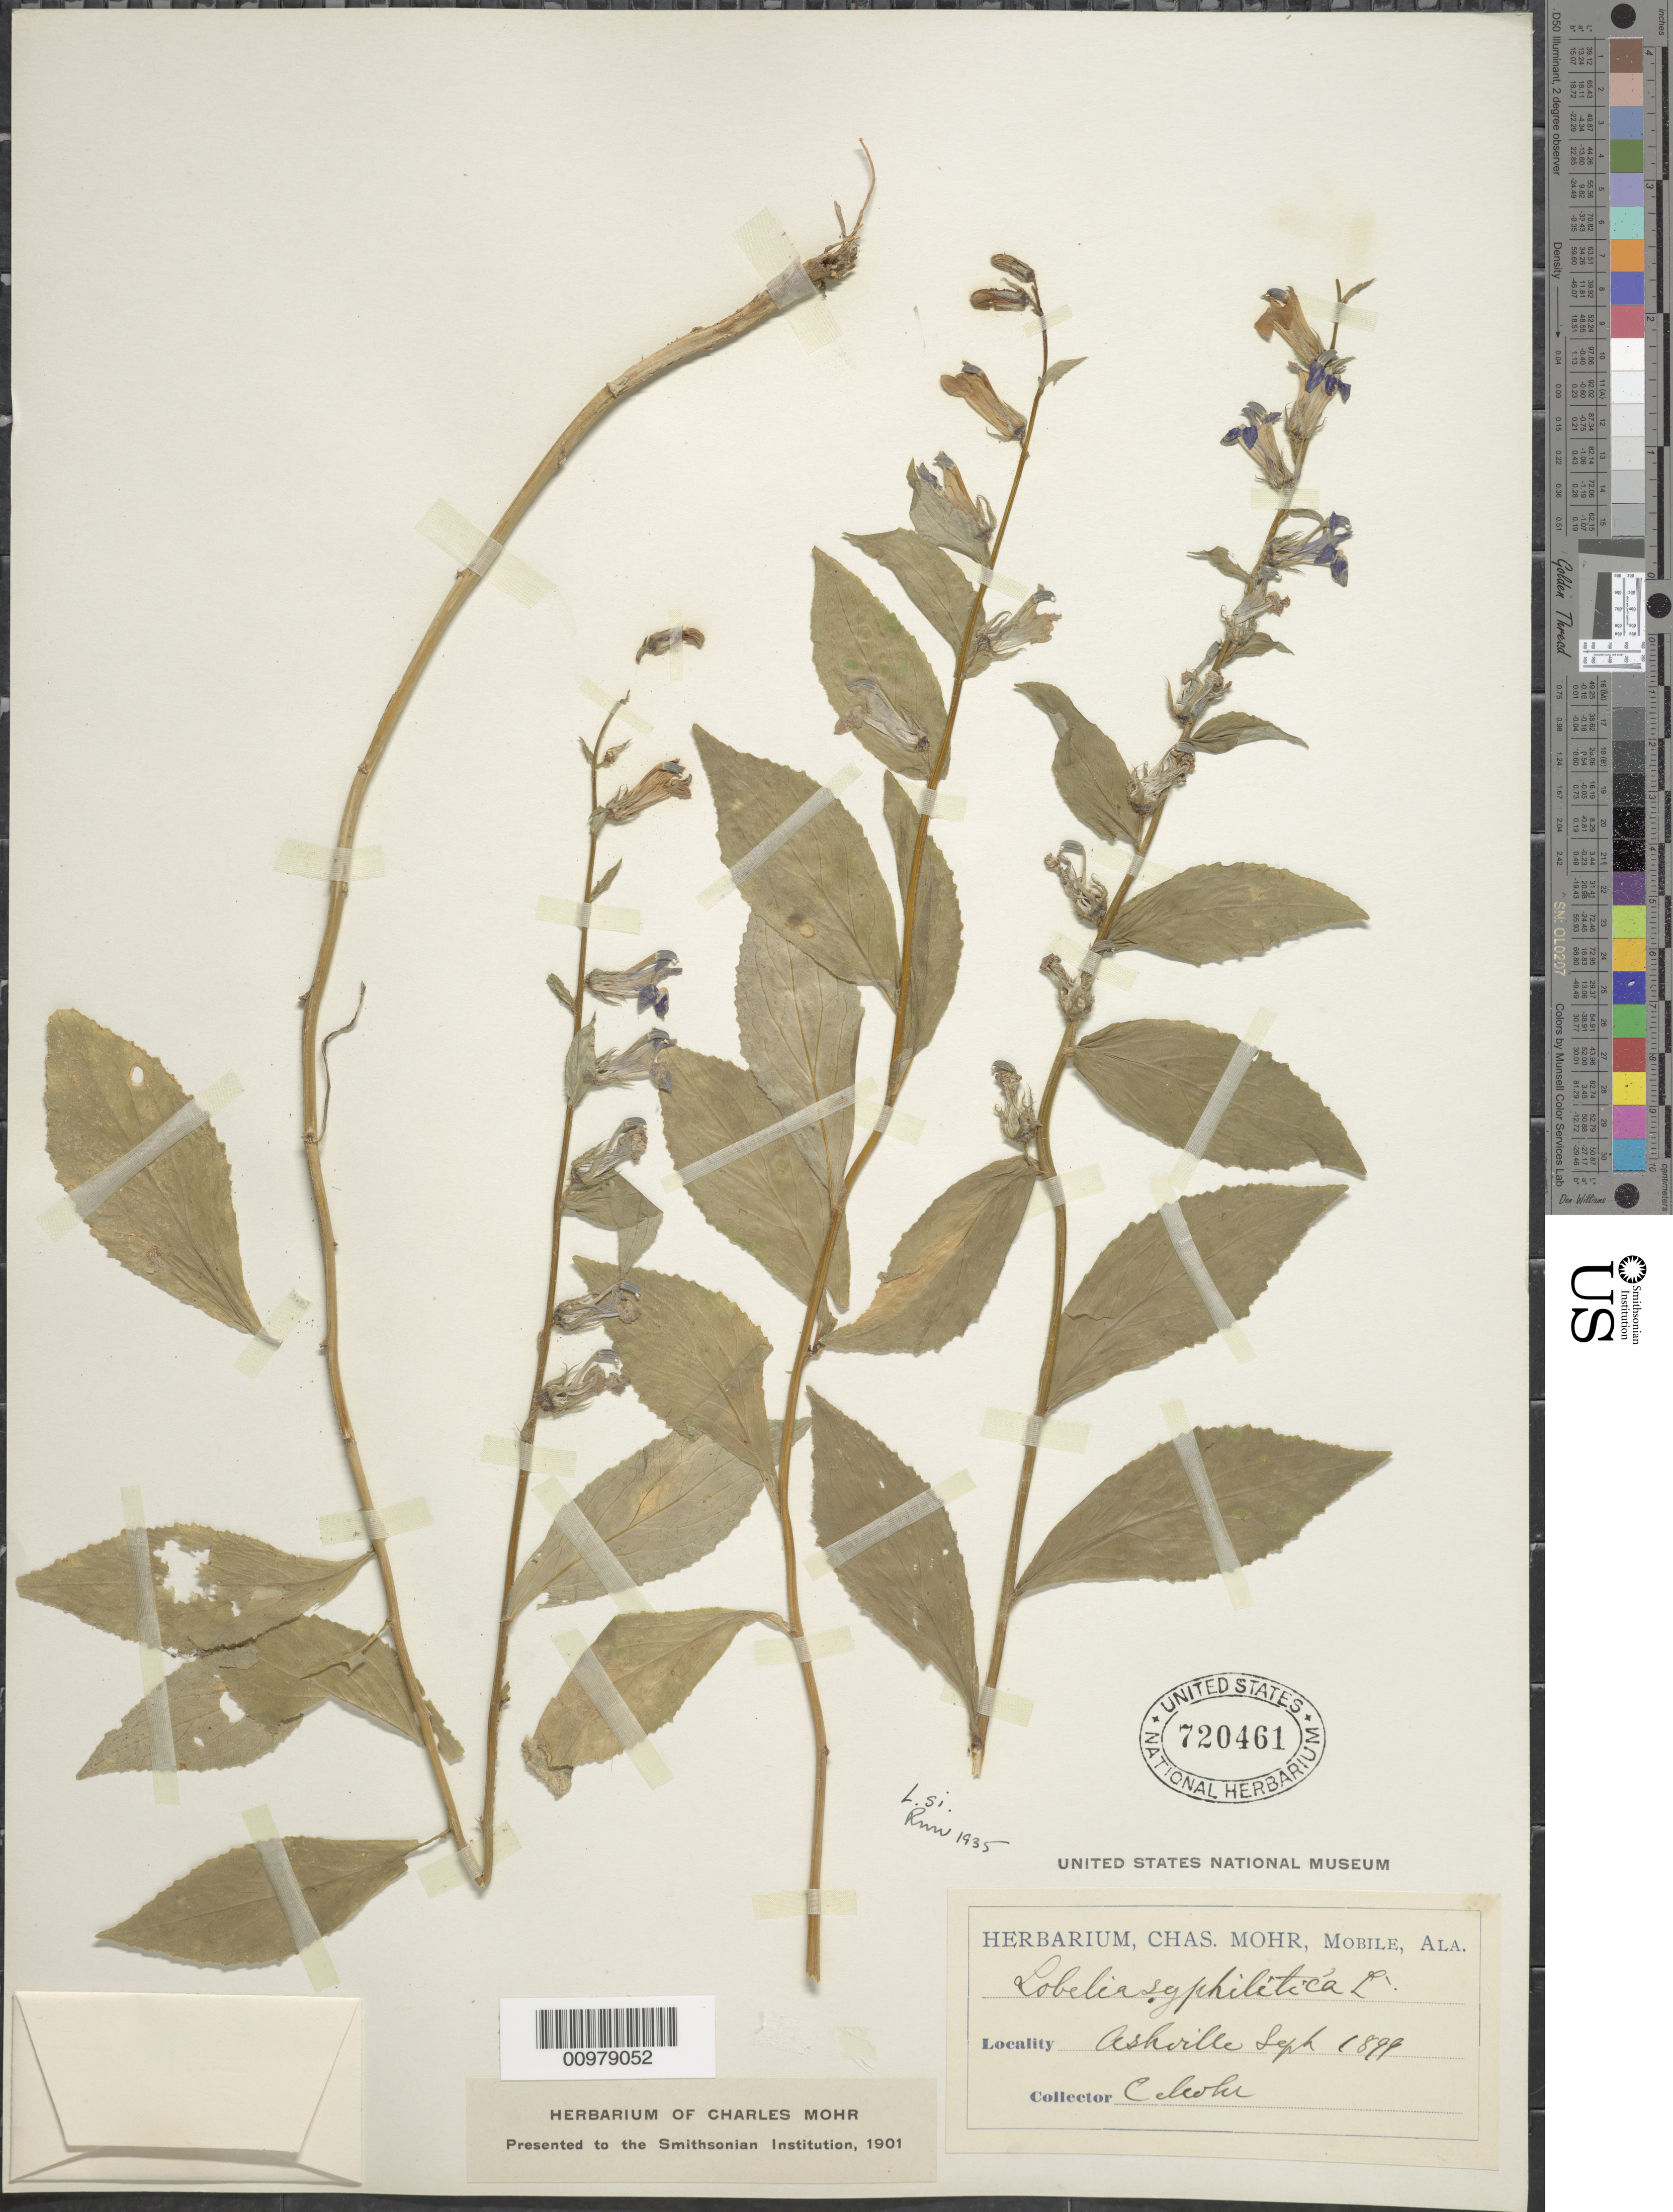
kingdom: Plantae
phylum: Tracheophyta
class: Magnoliopsida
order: Asterales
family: Campanulaceae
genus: Lobelia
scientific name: Lobelia siphilitica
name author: L.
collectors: ex herb. C. Mohr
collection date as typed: Sept. 1899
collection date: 1899-09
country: United States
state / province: Alabama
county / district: St. Clair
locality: Ashville.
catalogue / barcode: US 720461